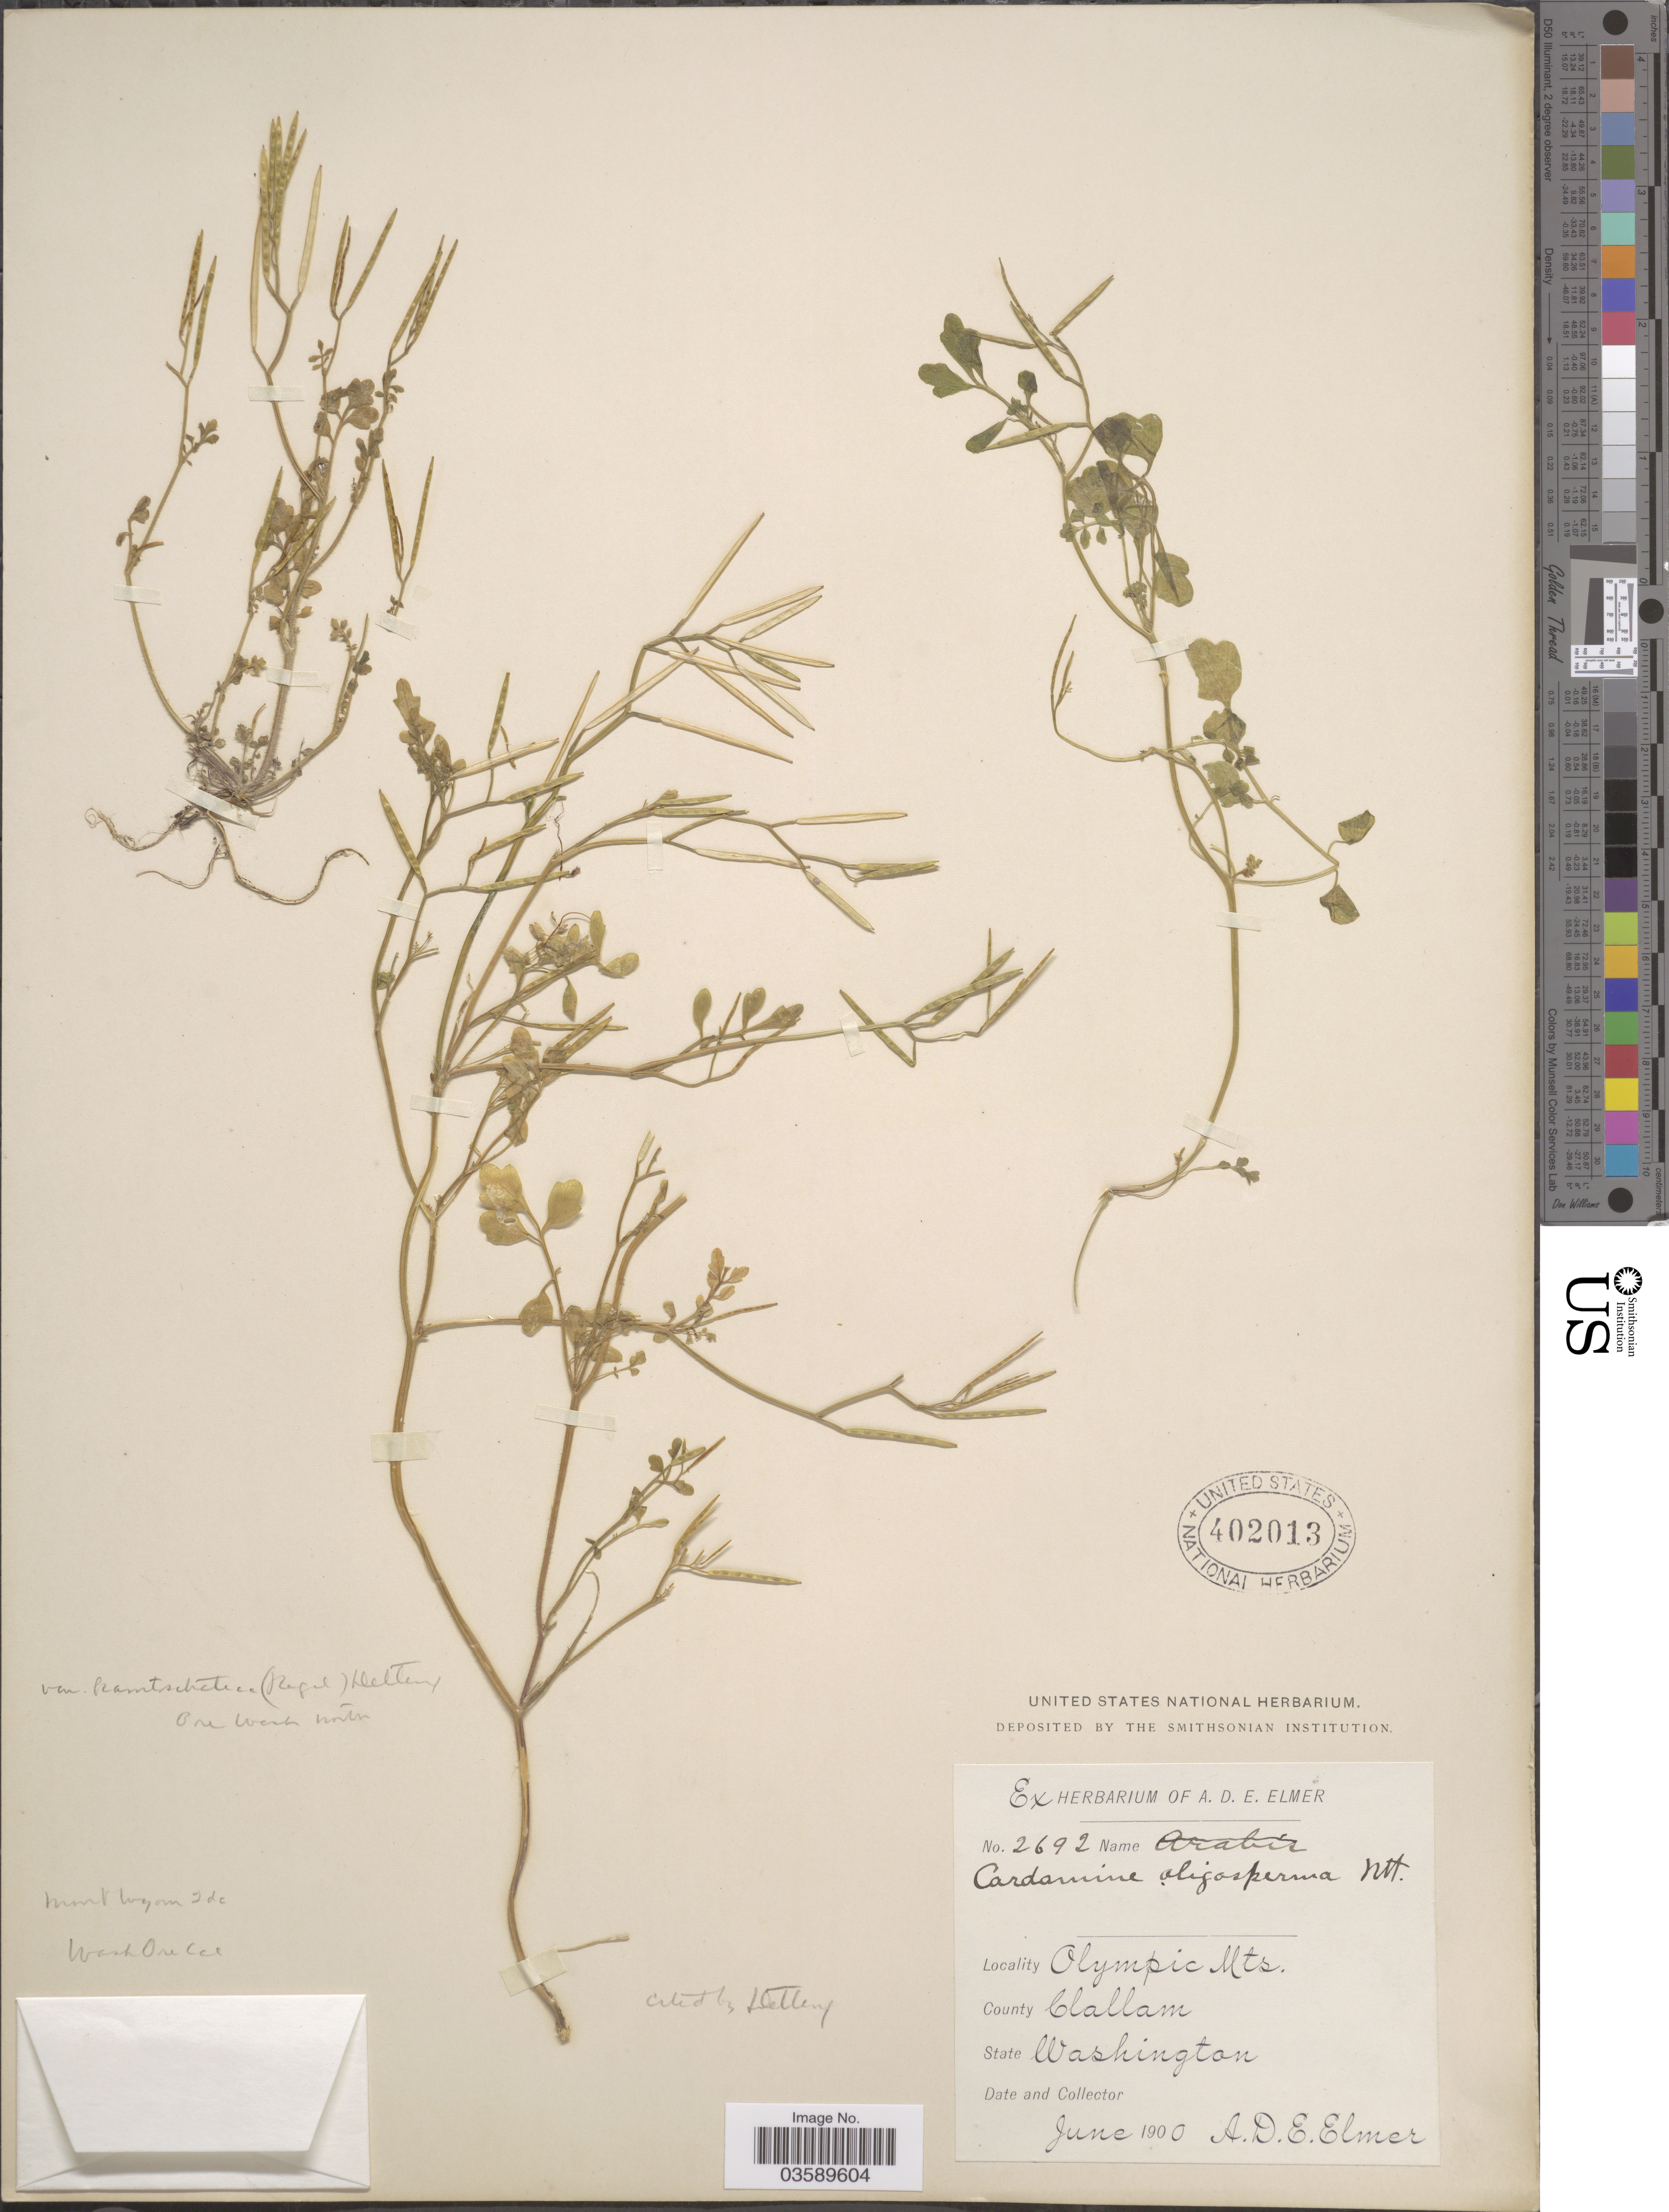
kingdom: Plantae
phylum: Tracheophyta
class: Magnoliopsida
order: Brassicales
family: Brassicaceae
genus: Cardamine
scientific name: Cardamine oligosperma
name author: Nutt.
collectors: A. D. E. Elmer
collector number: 2692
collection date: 1900-06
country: United States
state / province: Washington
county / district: Clallam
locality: Olympic Mts. County Clallam.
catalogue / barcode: US 402013